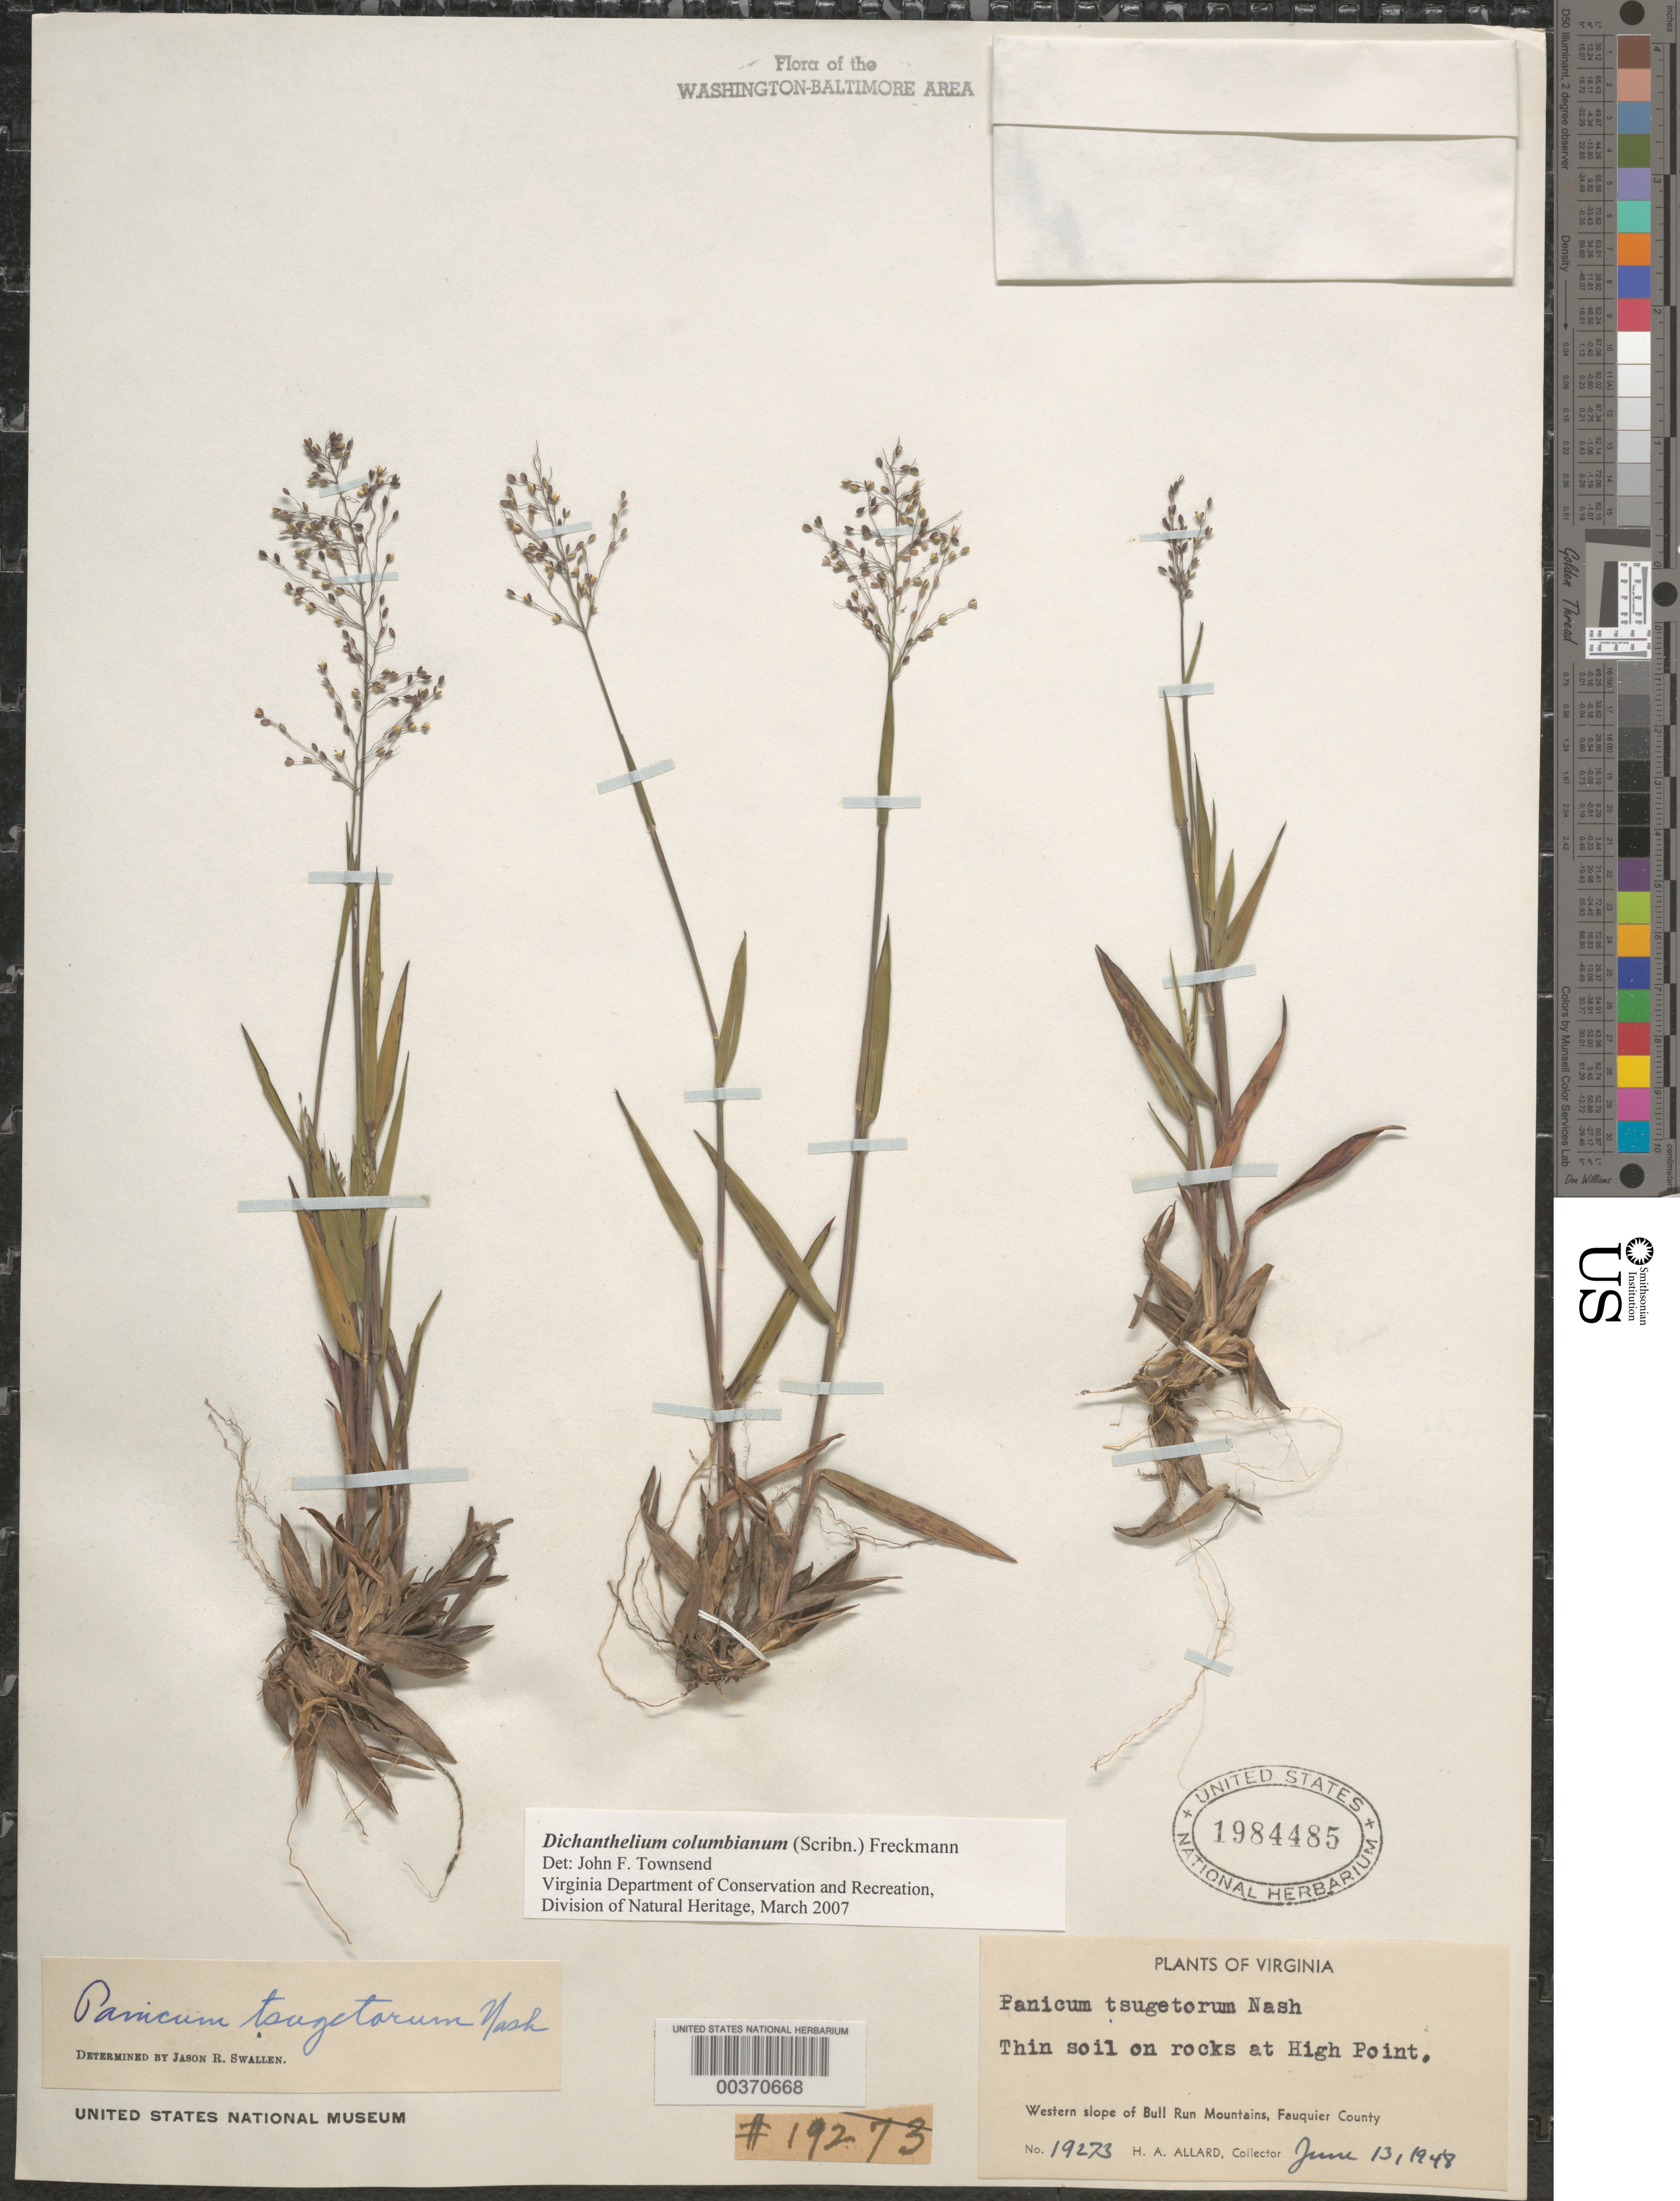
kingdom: Plantae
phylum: Tracheophyta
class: Liliopsida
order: Poales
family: Poaceae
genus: Dichanthelium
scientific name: Dichanthelium columbianum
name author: (Scribn.) Freckmann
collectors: H. A. Allard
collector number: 19273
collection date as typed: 13 Jun 1948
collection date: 1948-06-13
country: United States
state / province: Virginia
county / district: Fauquier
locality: High Point Cliffs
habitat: Thin soil on rocks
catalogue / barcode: US 1984485